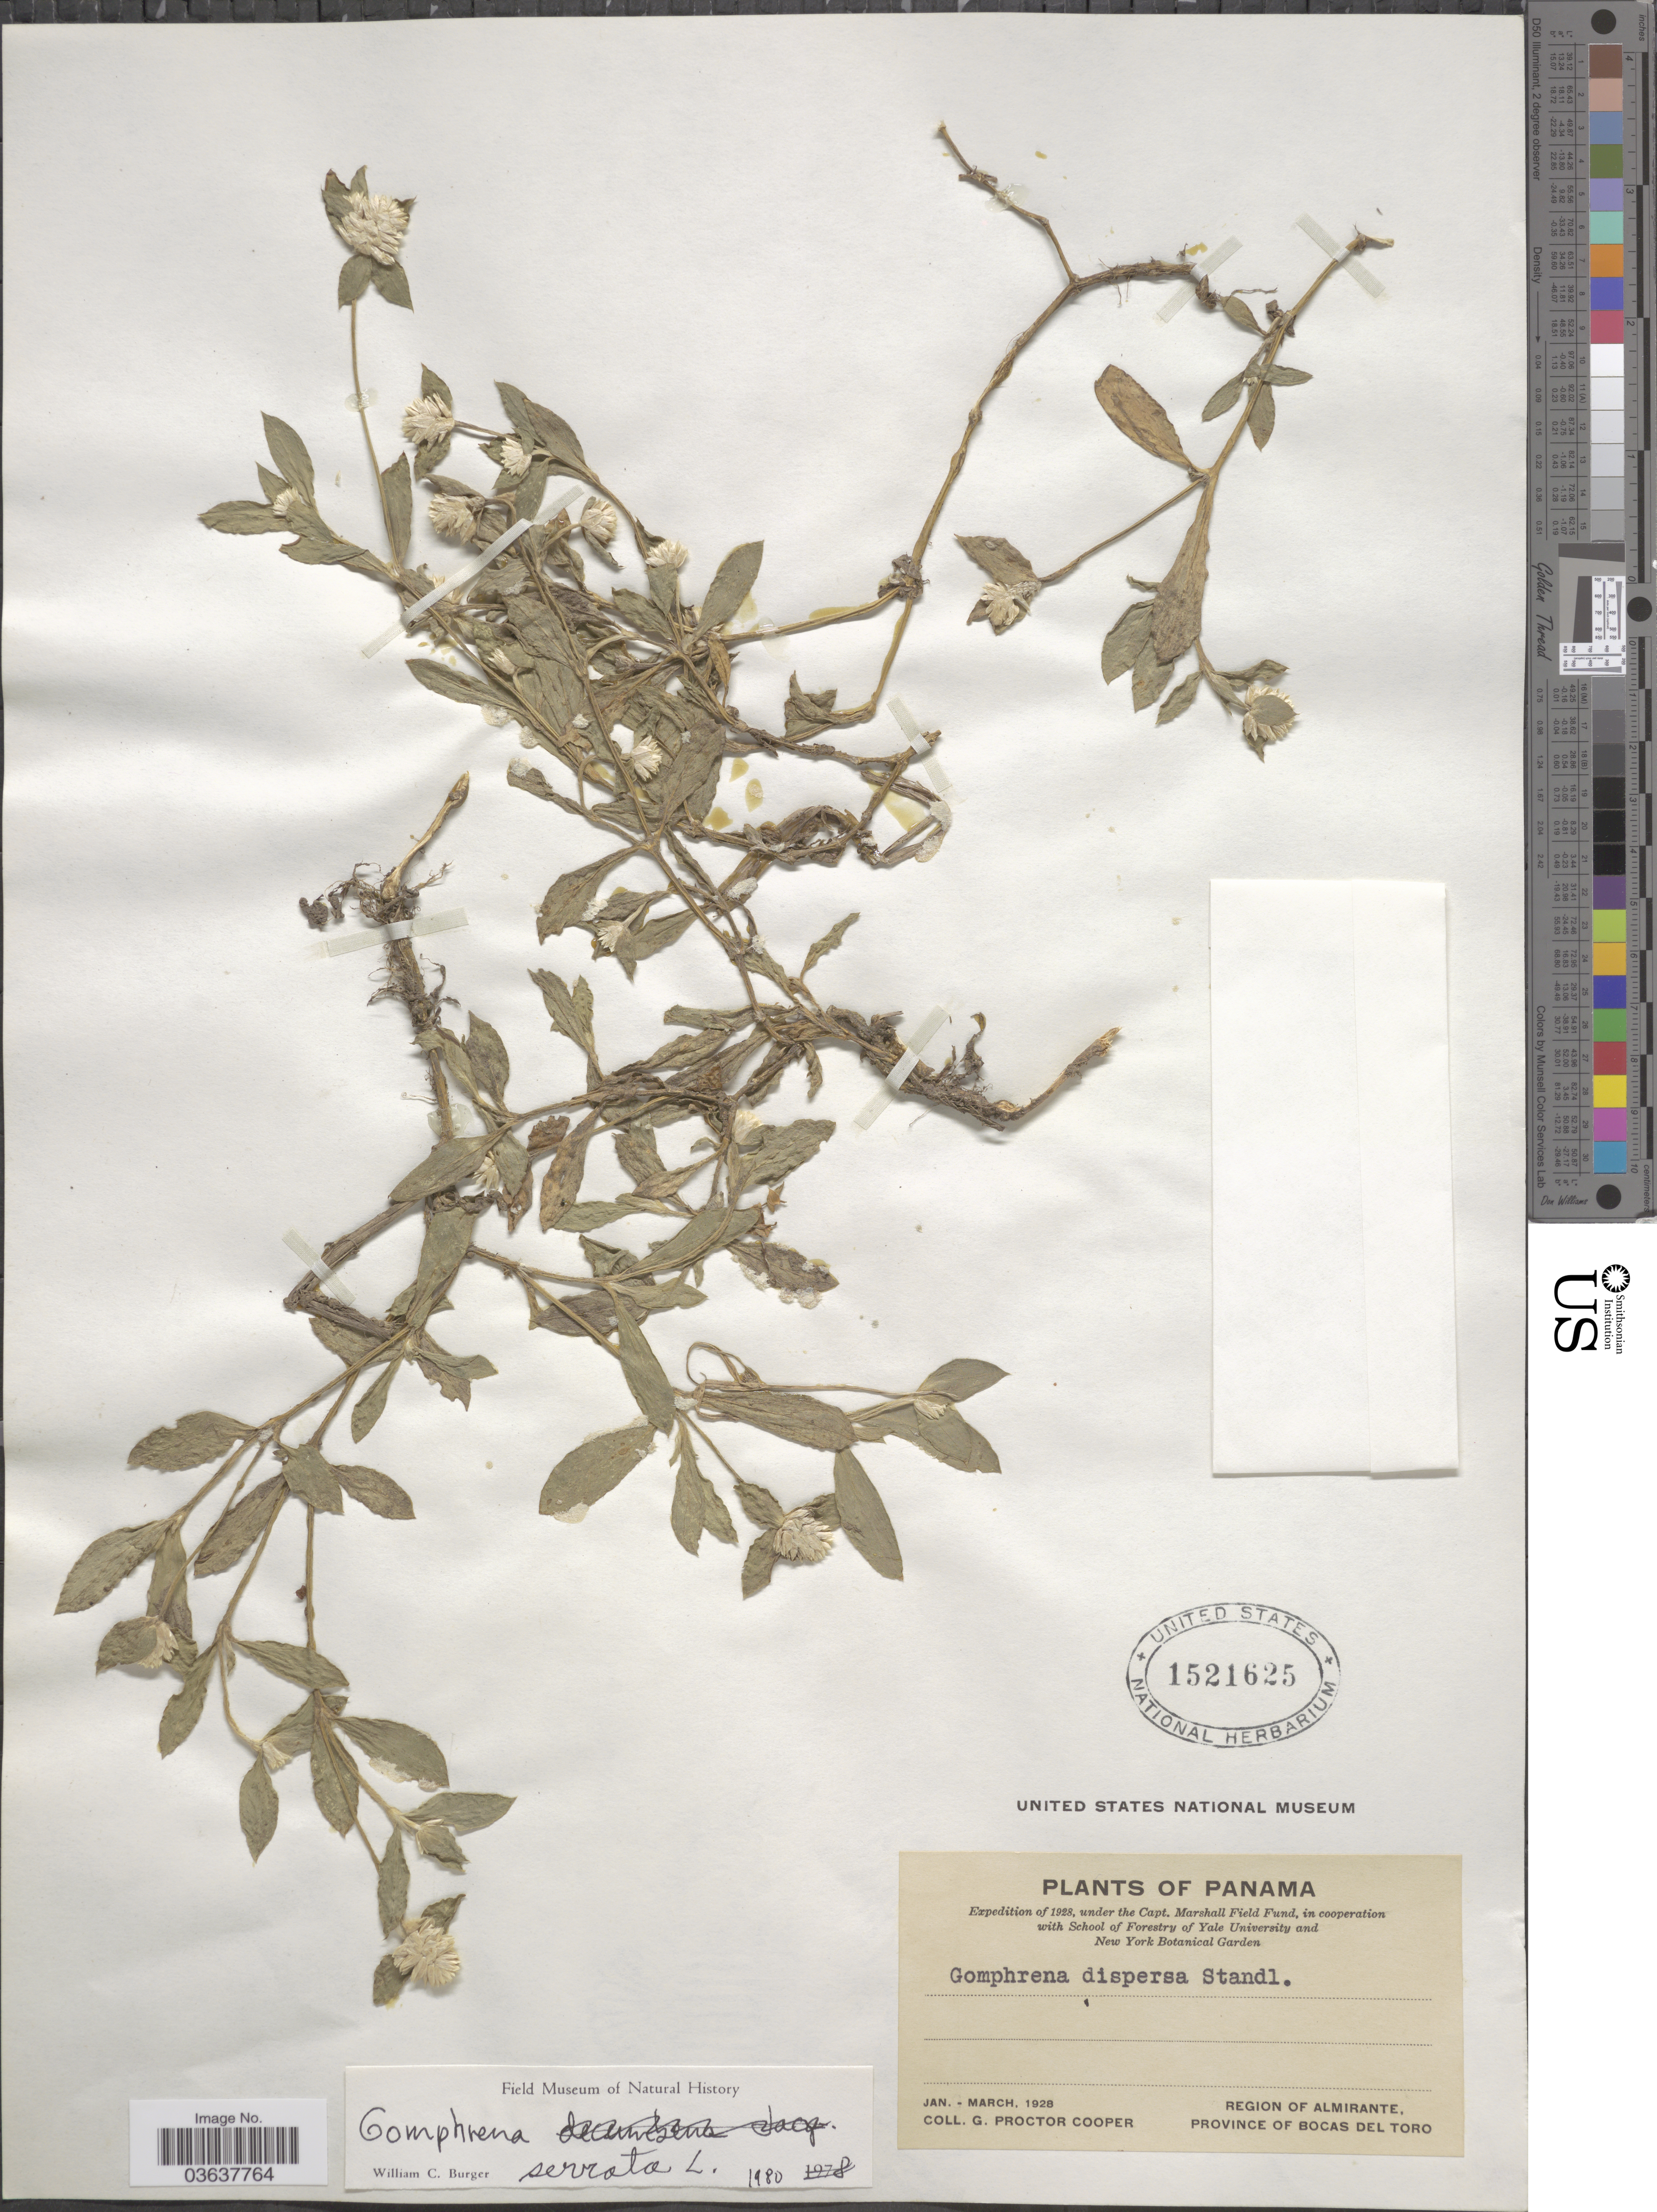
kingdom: Plantae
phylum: Tracheophyta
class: Magnoliopsida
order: Caryophyllales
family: Amaranthaceae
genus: Gomphrena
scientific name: Gomphrena serrata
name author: L.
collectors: G. Cooper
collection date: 1928-01/1928-03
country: Panama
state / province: Bocas del Toro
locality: Region of Almirante.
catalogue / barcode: US 1521625